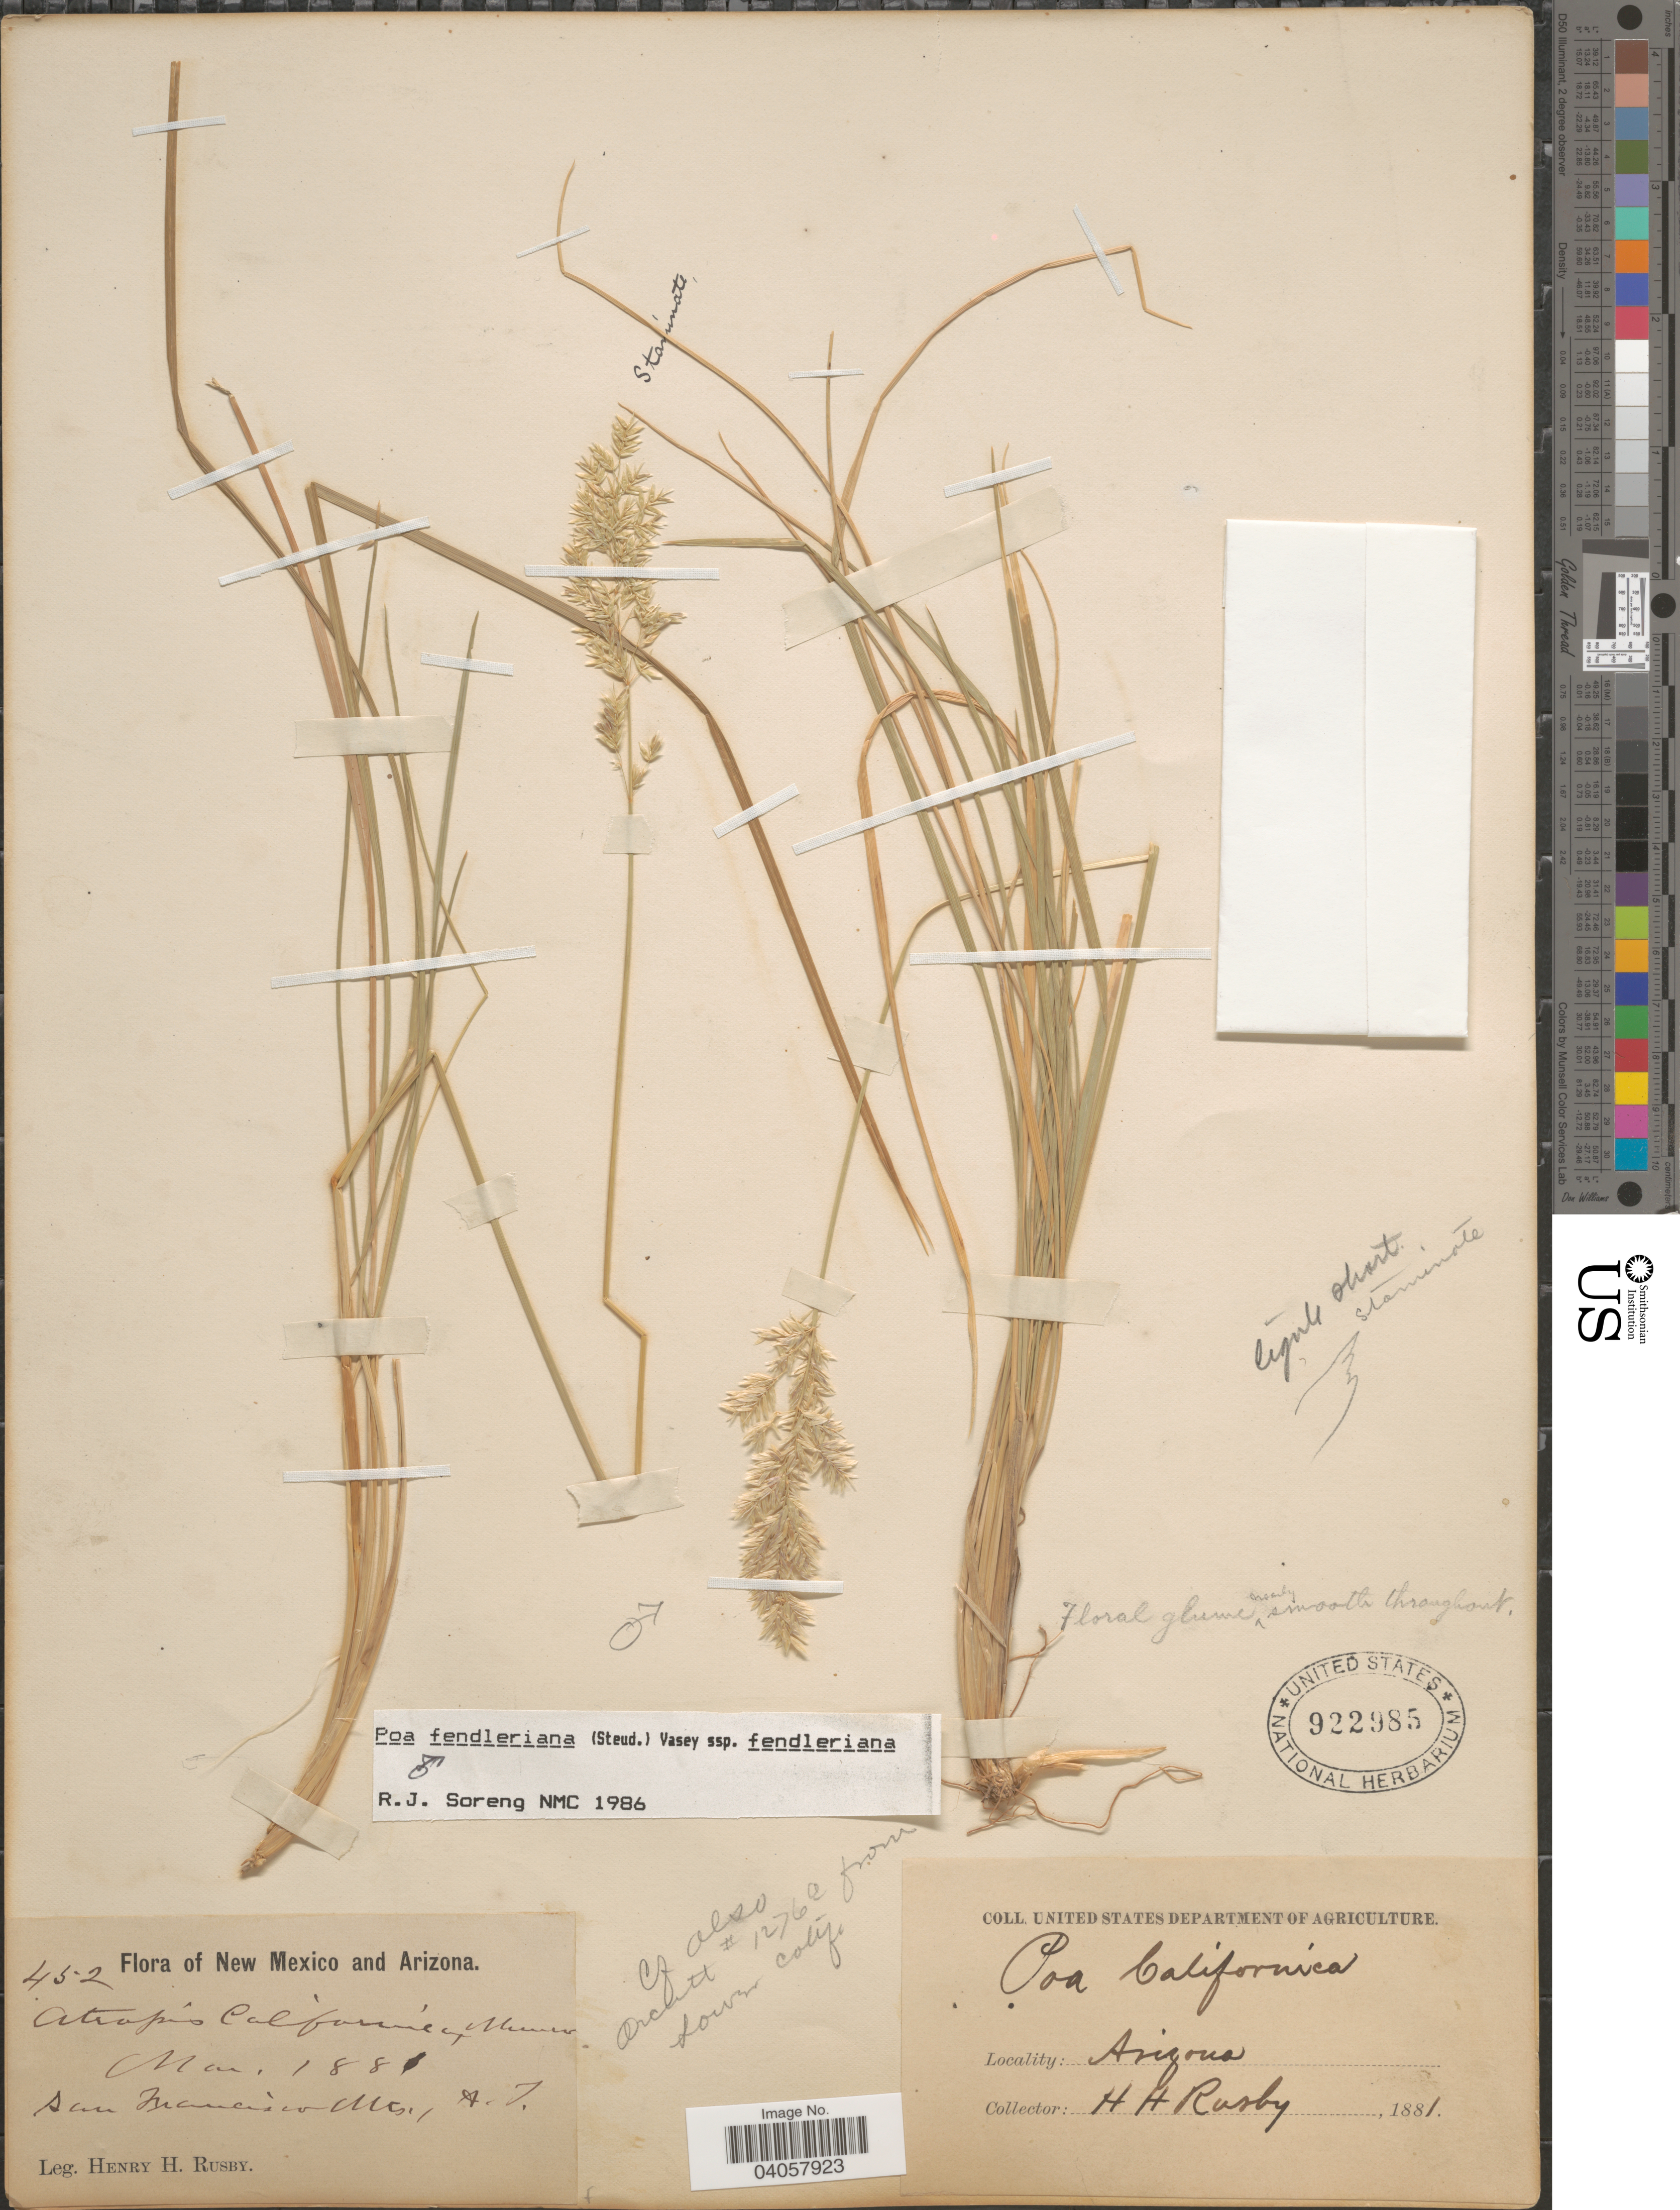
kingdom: Plantae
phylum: Tracheophyta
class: Liliopsida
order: Poales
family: Poaceae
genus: Poa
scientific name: Poa fendleriana subsp. fendleriana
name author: (Steud.) Vasey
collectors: H. H. Rusby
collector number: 452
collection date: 1881-05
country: United States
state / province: Arizona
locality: San Francisco Mts.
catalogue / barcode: US 922985